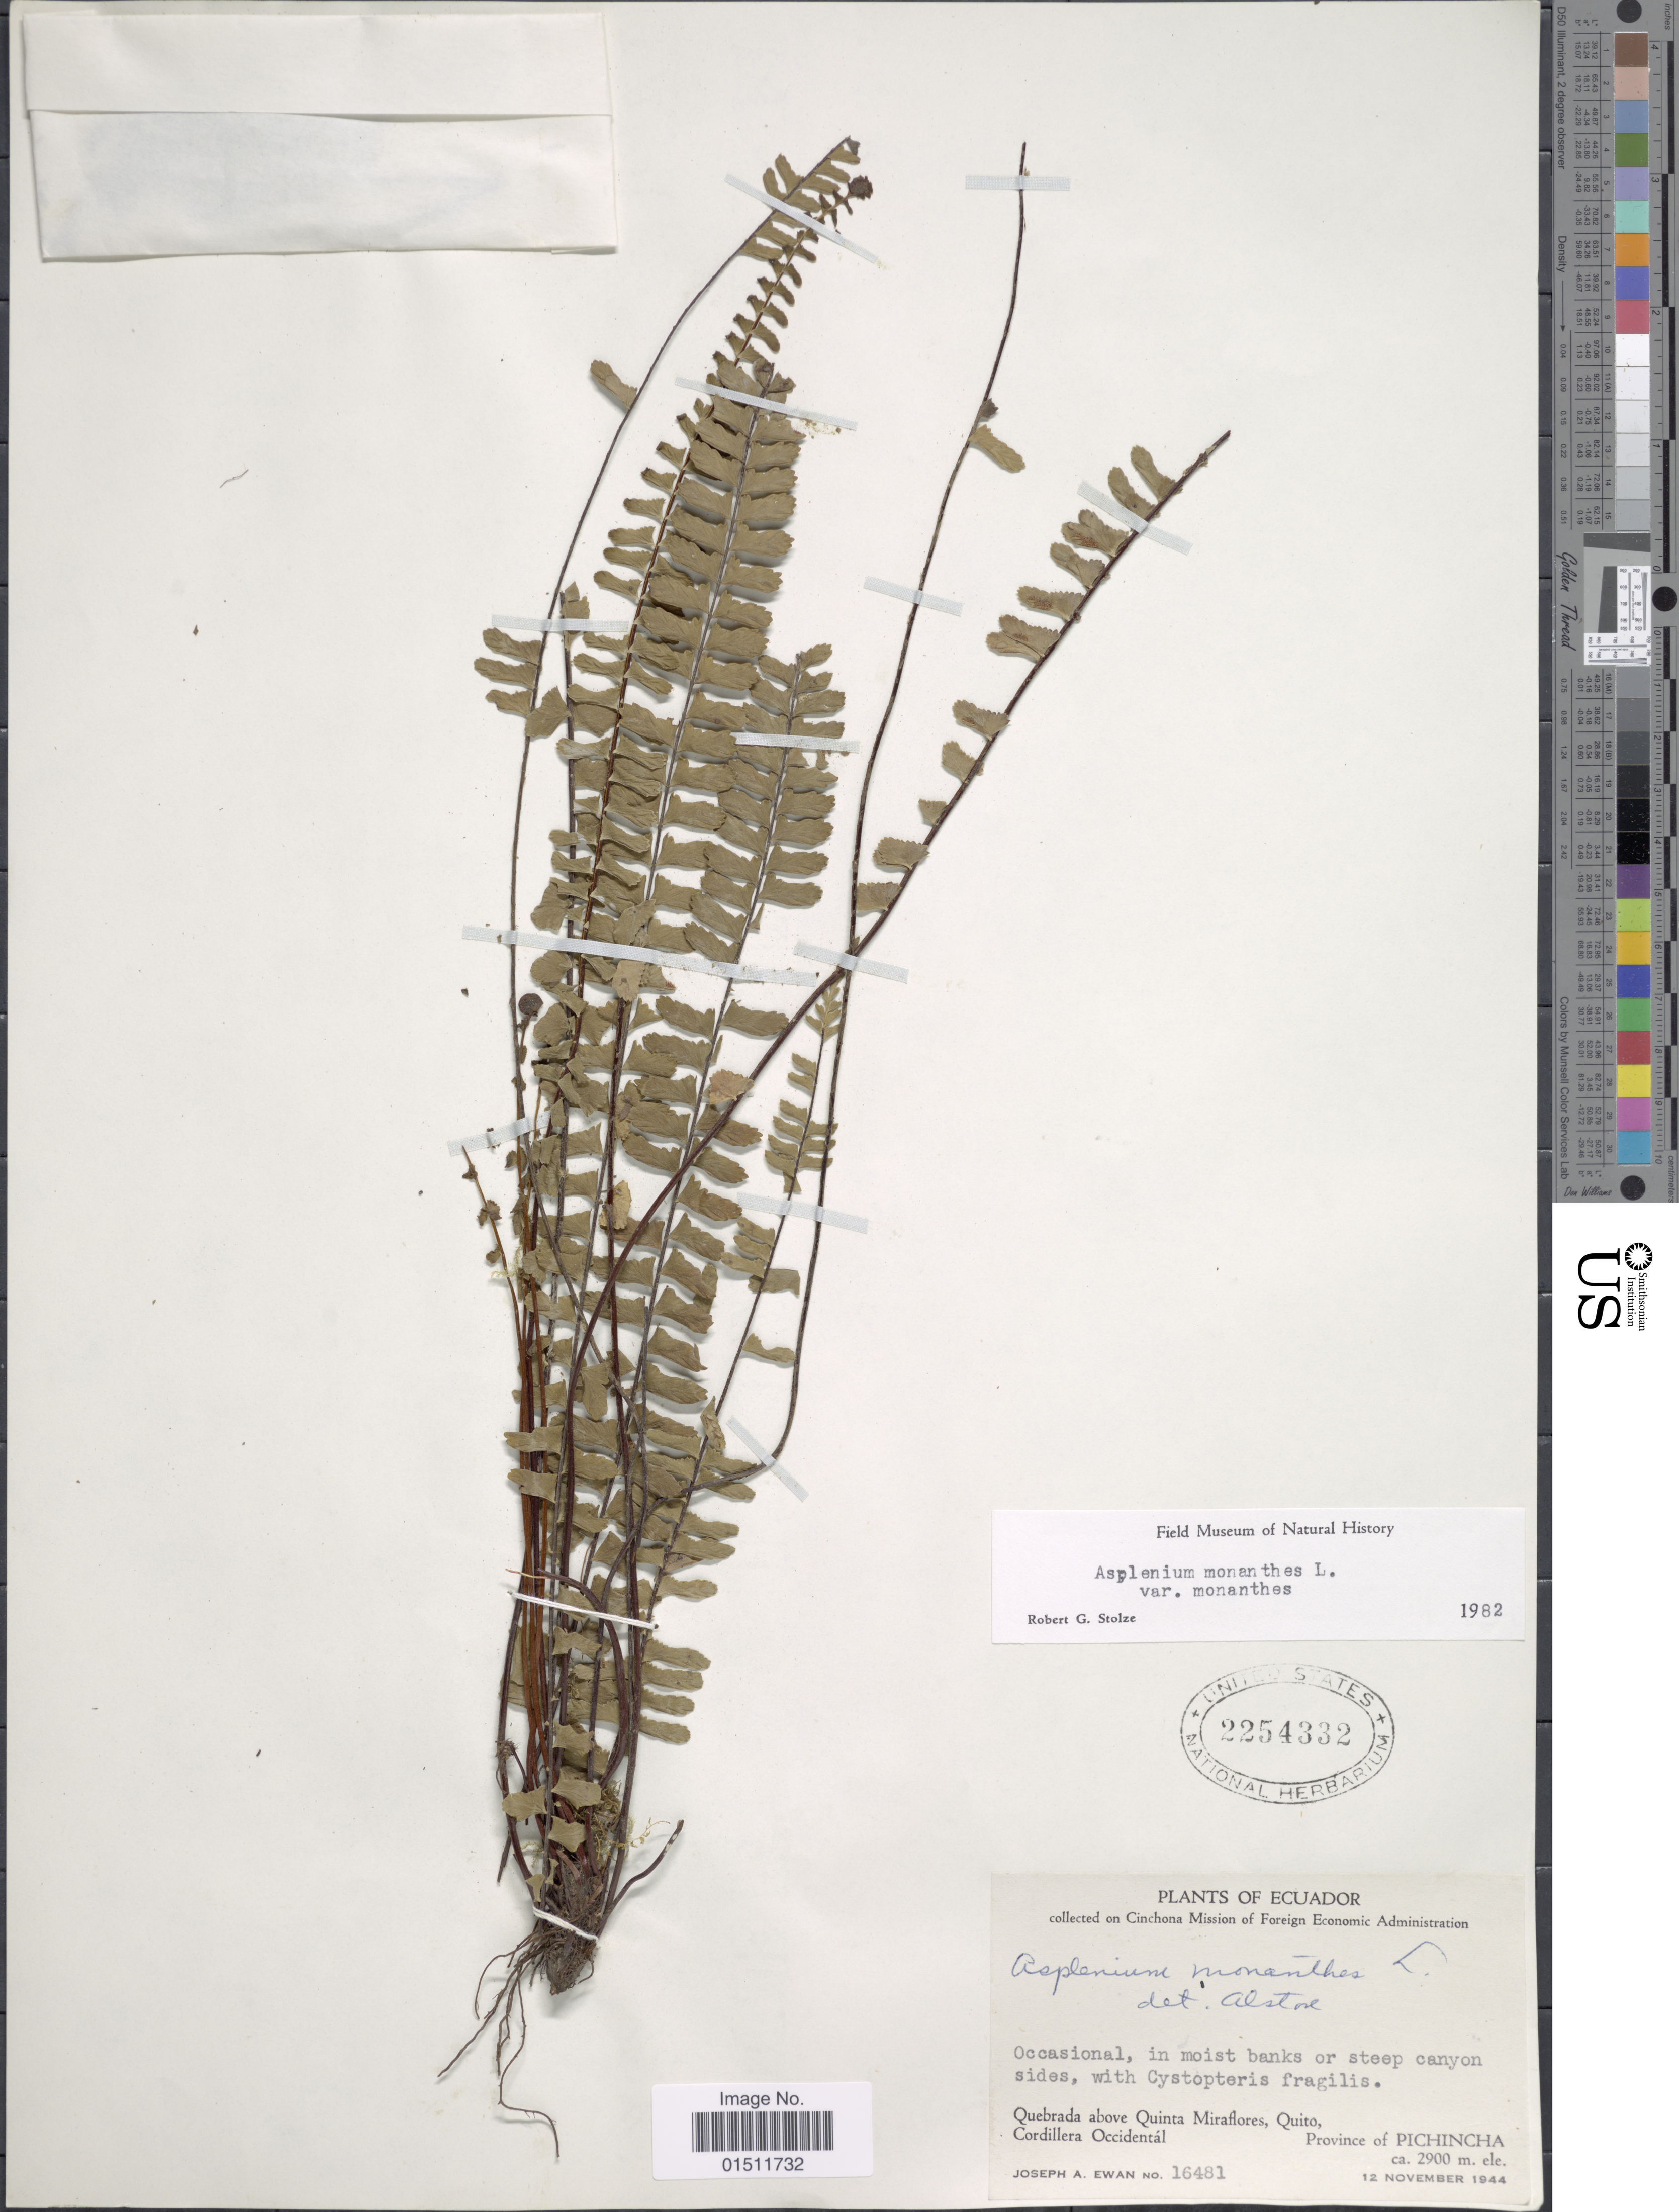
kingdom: Plantae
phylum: Tracheophyta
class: Polypodiopsida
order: Polypodiales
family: Aspleniaceae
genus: Asplenium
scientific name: Asplenium monanthes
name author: L.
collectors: J. A. Ewan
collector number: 16481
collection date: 1944-11-12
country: Ecuador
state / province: Pichincha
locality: Quebrada above Quinta Miraflores, Quito, Cordillera Occidentál, Province of Pichincha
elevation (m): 2900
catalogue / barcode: US 2254332